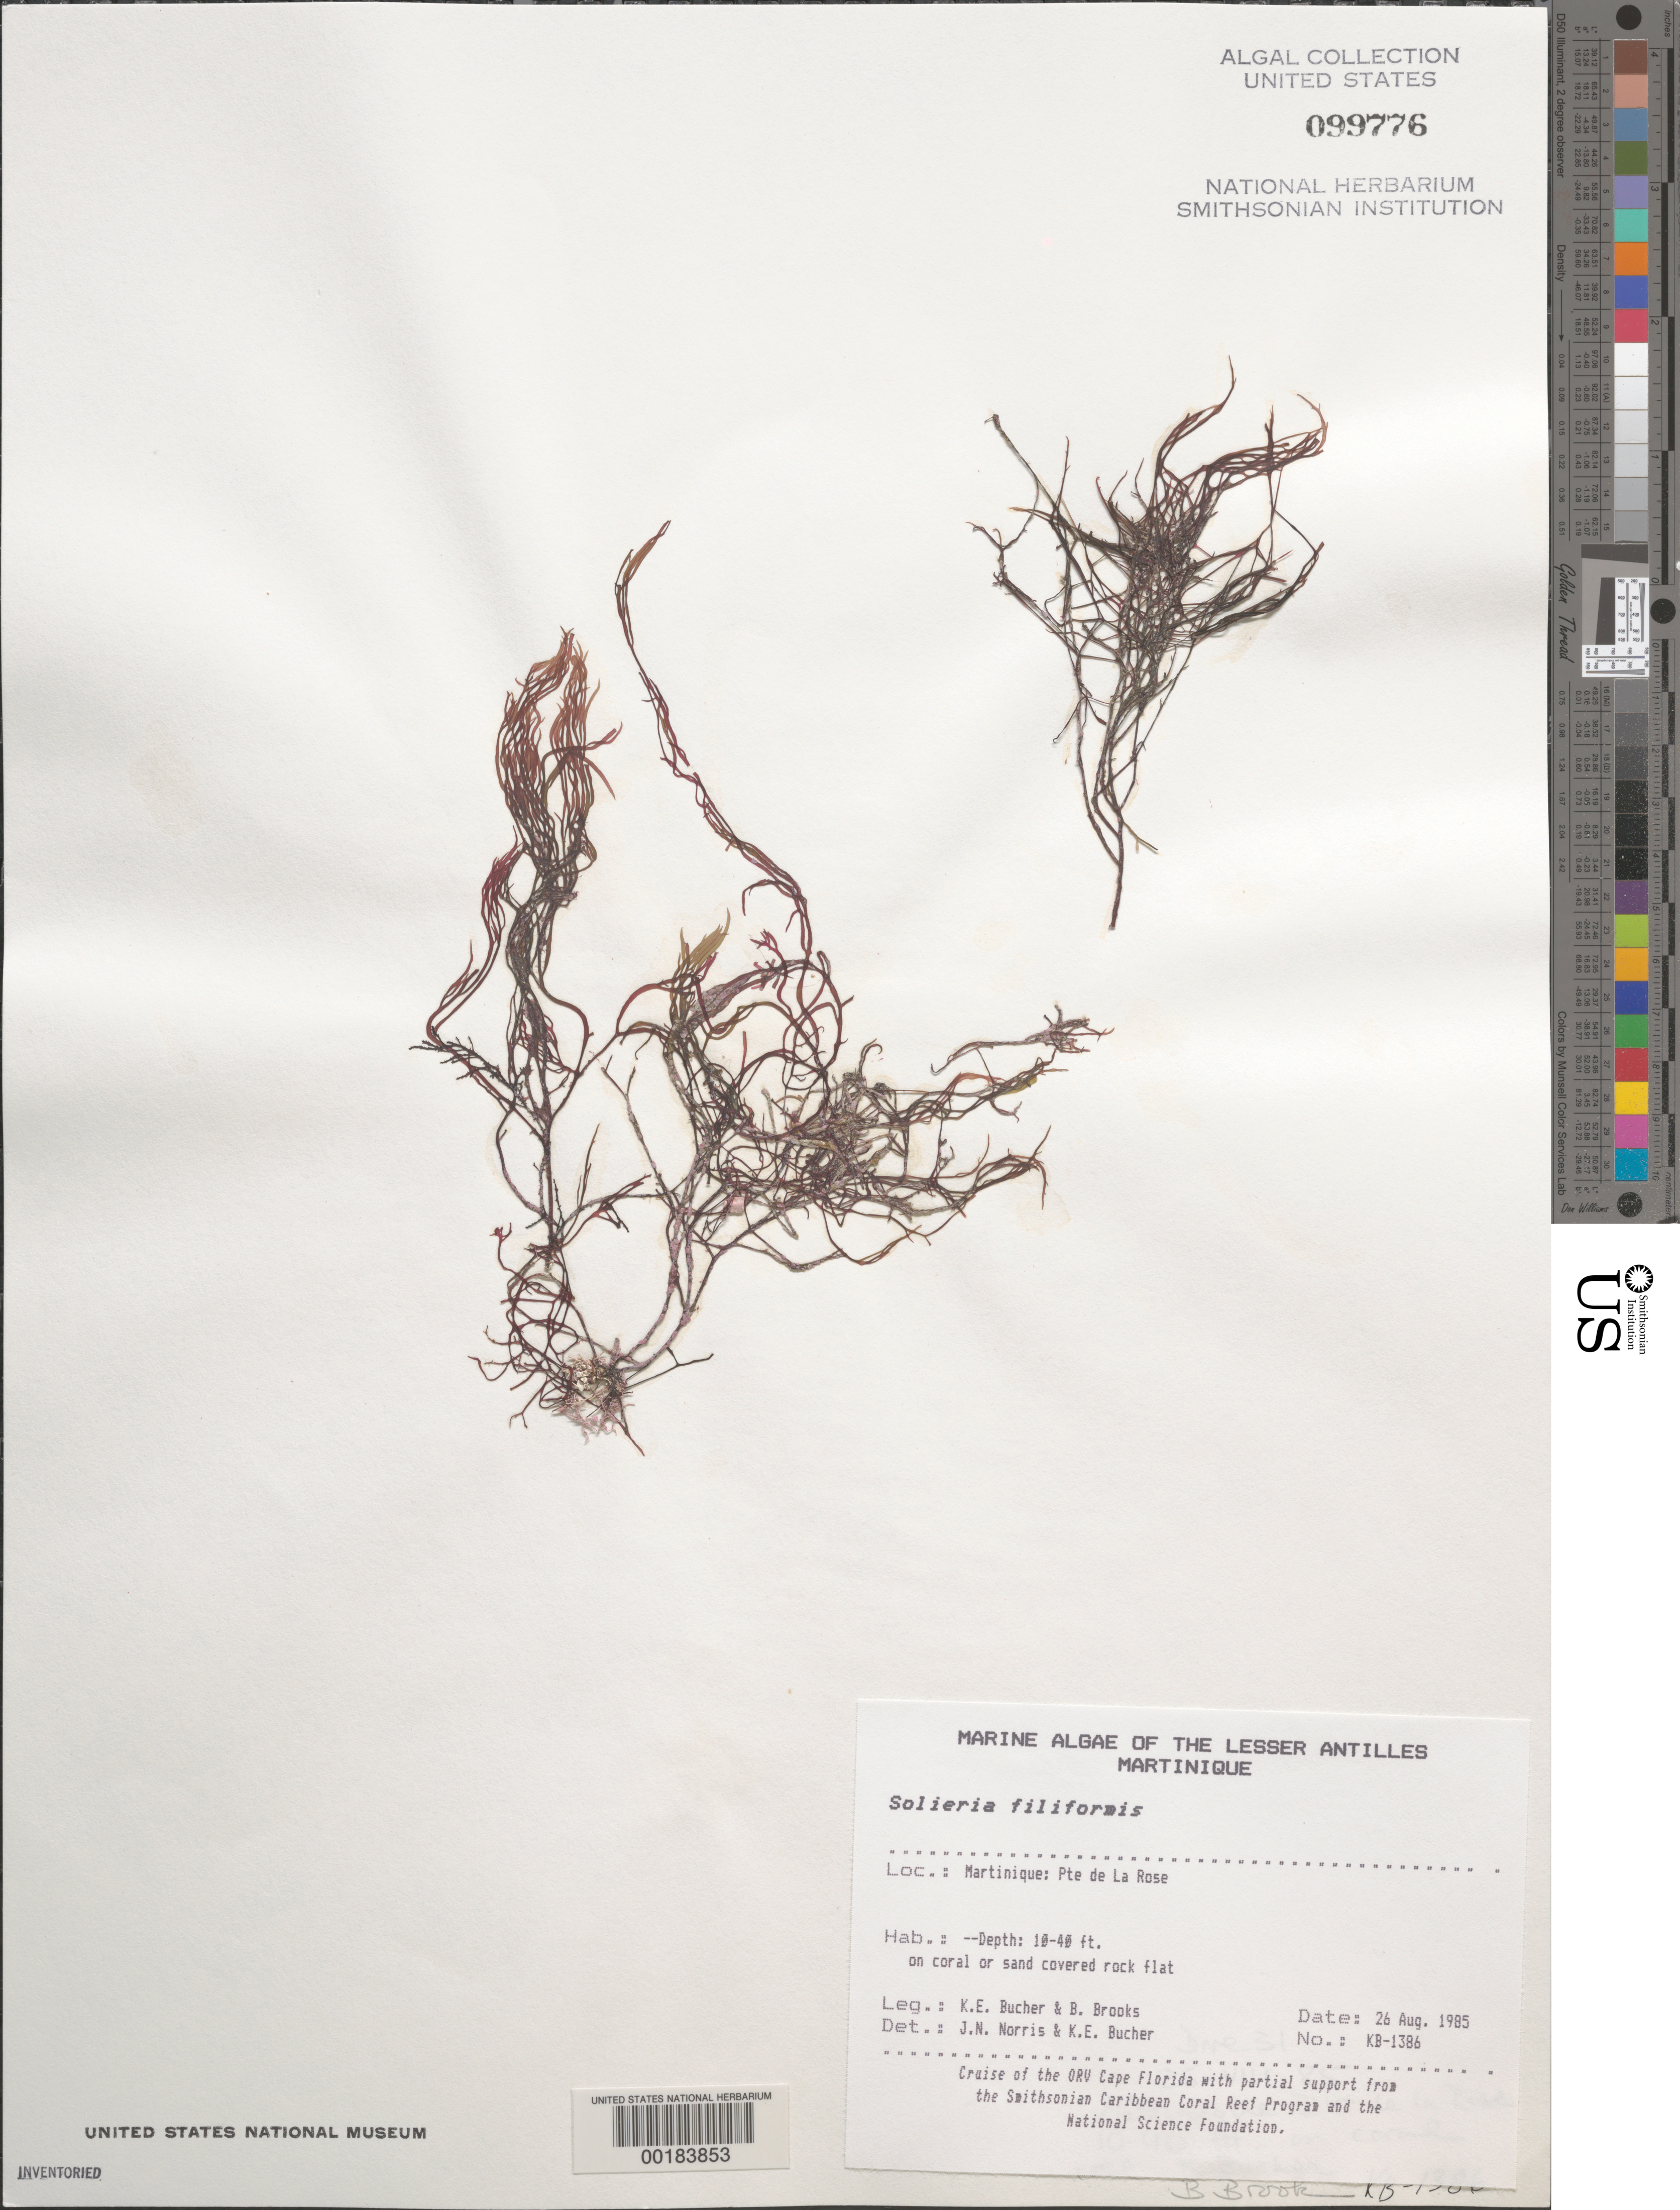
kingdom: Plantae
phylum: Rhodophyta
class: Florideophyceae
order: Gigartinales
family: Solieriaceae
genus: Solieria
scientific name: Solieria filiformis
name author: (Kütz.) P.W. Gabrielson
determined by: Norris, J. N.; Bucher, K. E.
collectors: K. E. Bucher & B. Brooks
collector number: Kb-1386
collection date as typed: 26 Aug 1985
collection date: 1985-08-26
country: Martinique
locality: Pointe de la Rose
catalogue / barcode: US 99776